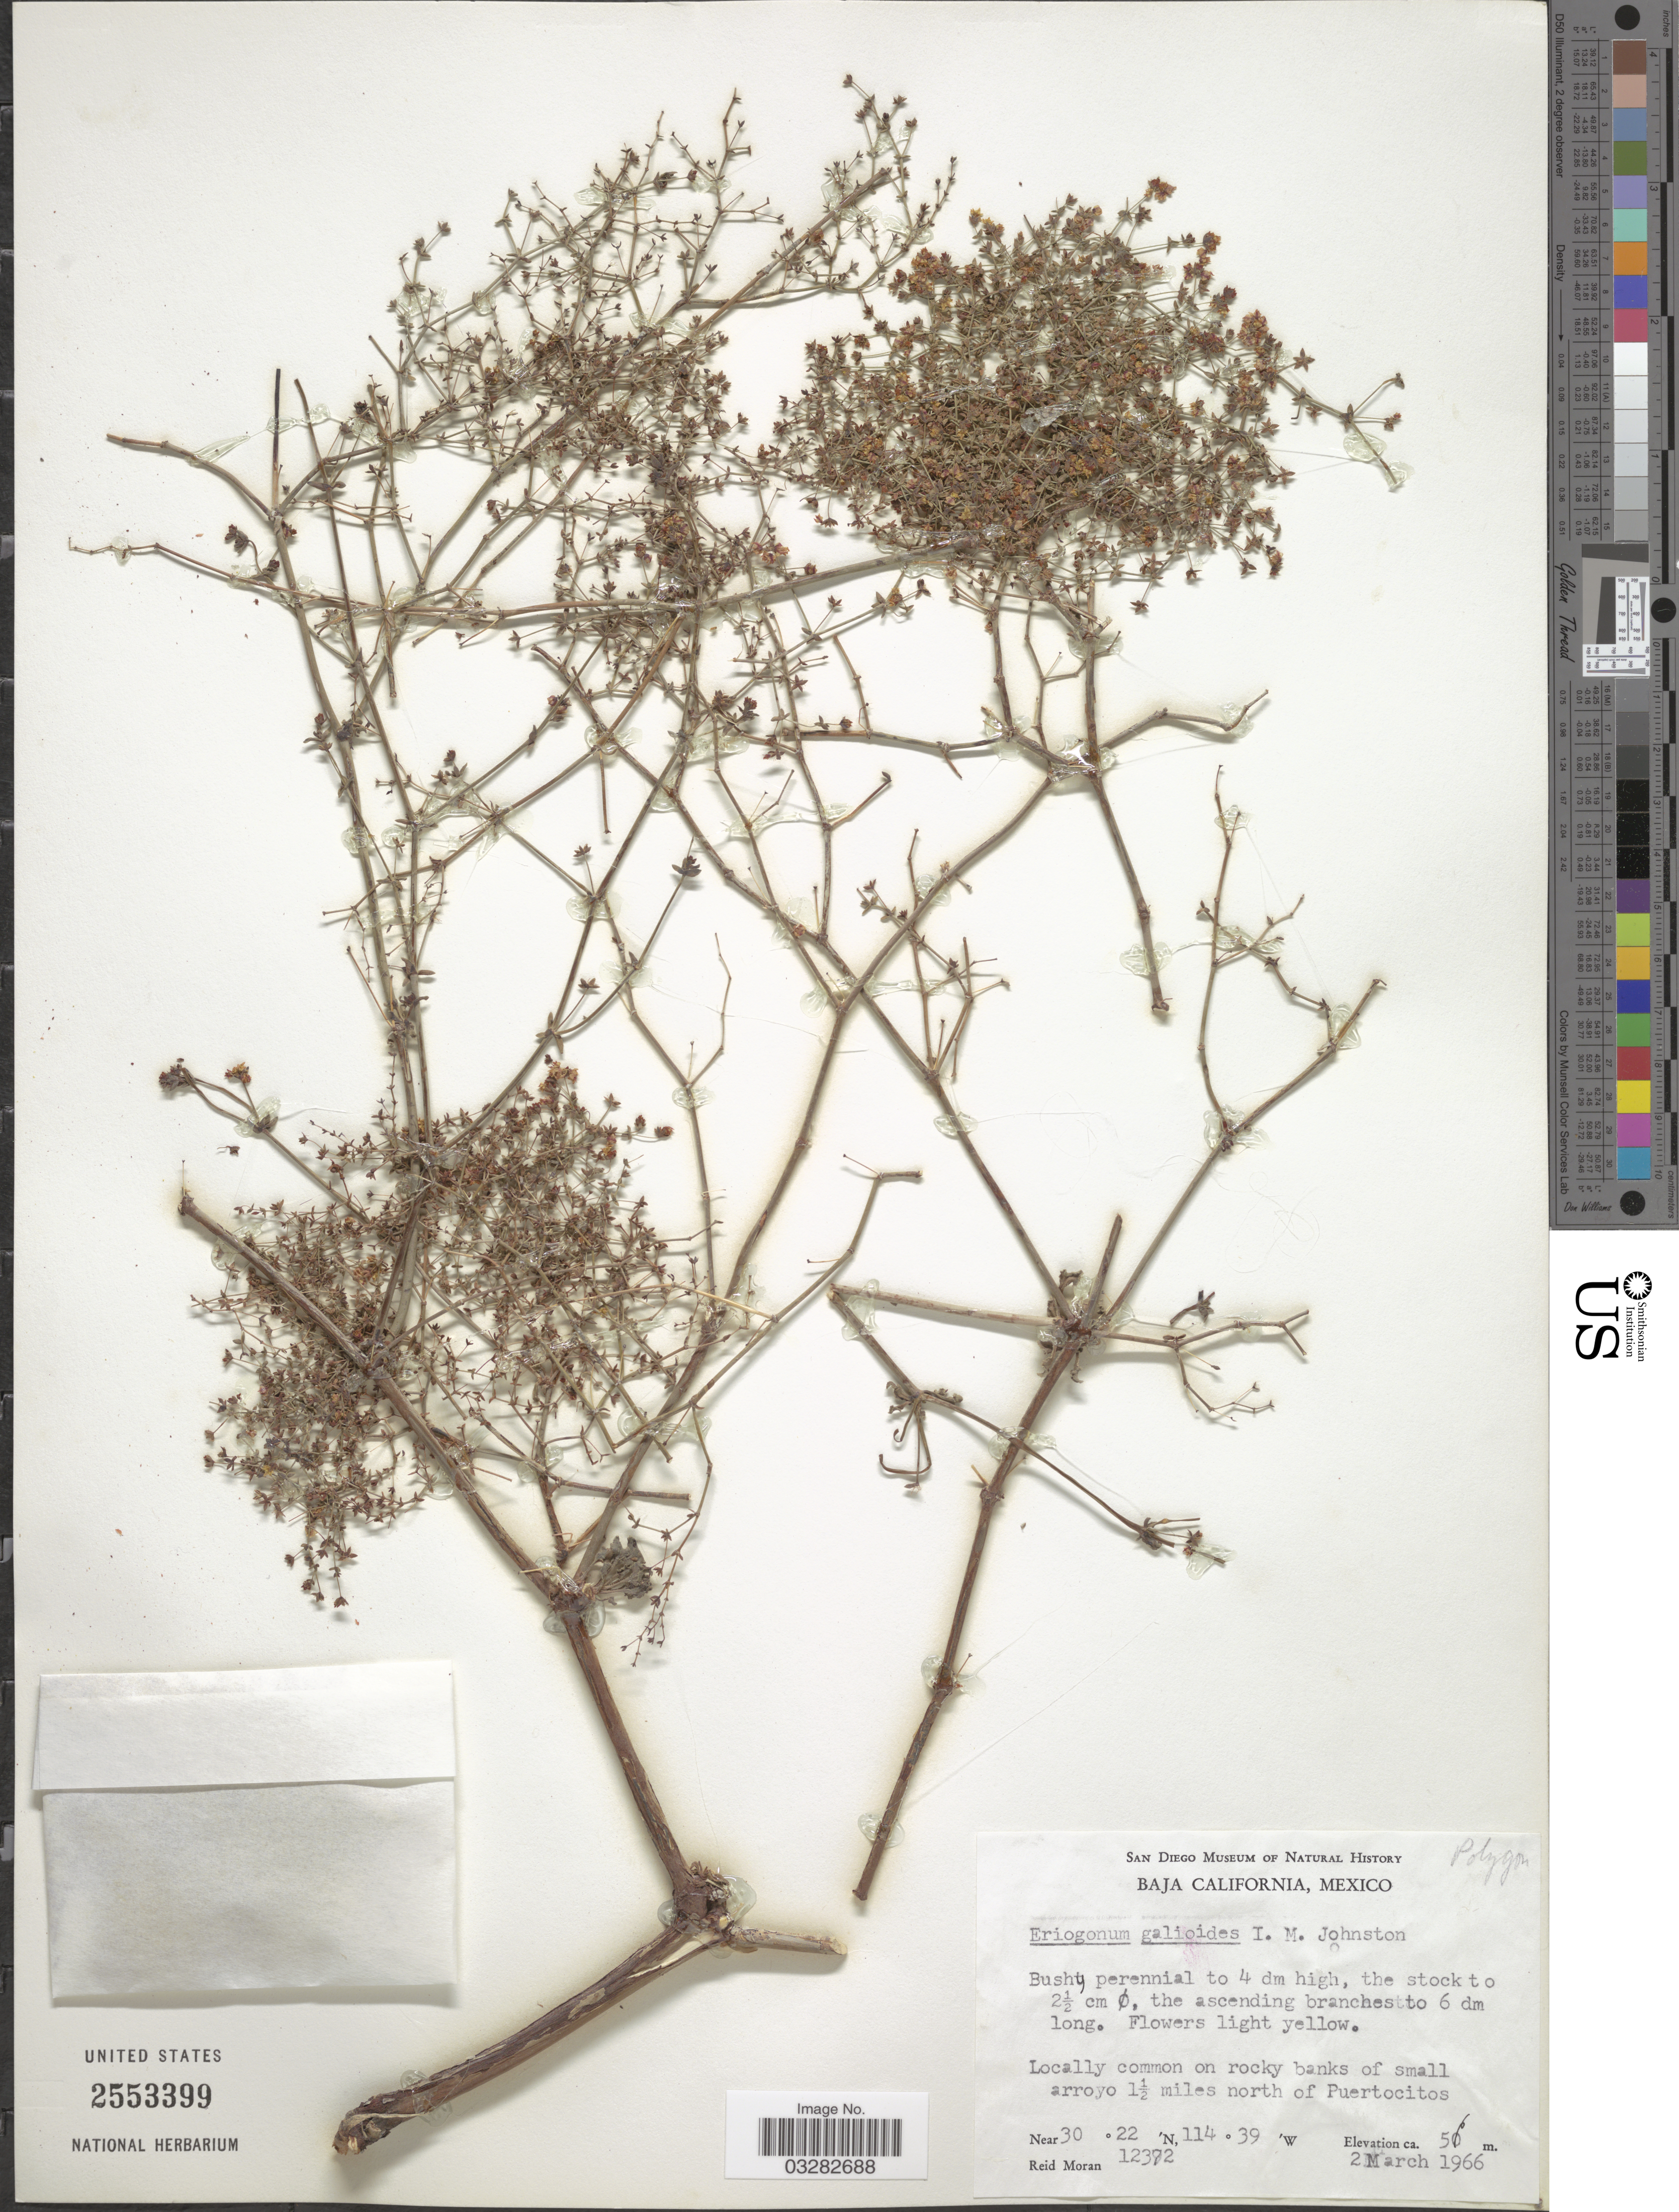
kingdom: Plantae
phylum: Tracheophyta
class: Magnoliopsida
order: Caryophyllales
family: Polygonaceae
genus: Eriogonum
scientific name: Eriogonum galioides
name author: I.M. Johnst.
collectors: R. Moran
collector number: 12372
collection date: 1966-03-02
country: Mexico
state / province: Baja California Norte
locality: Locally common on rocky banks of small arroyo 1½ miles north of Puertocitos.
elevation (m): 50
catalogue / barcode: US 2553399